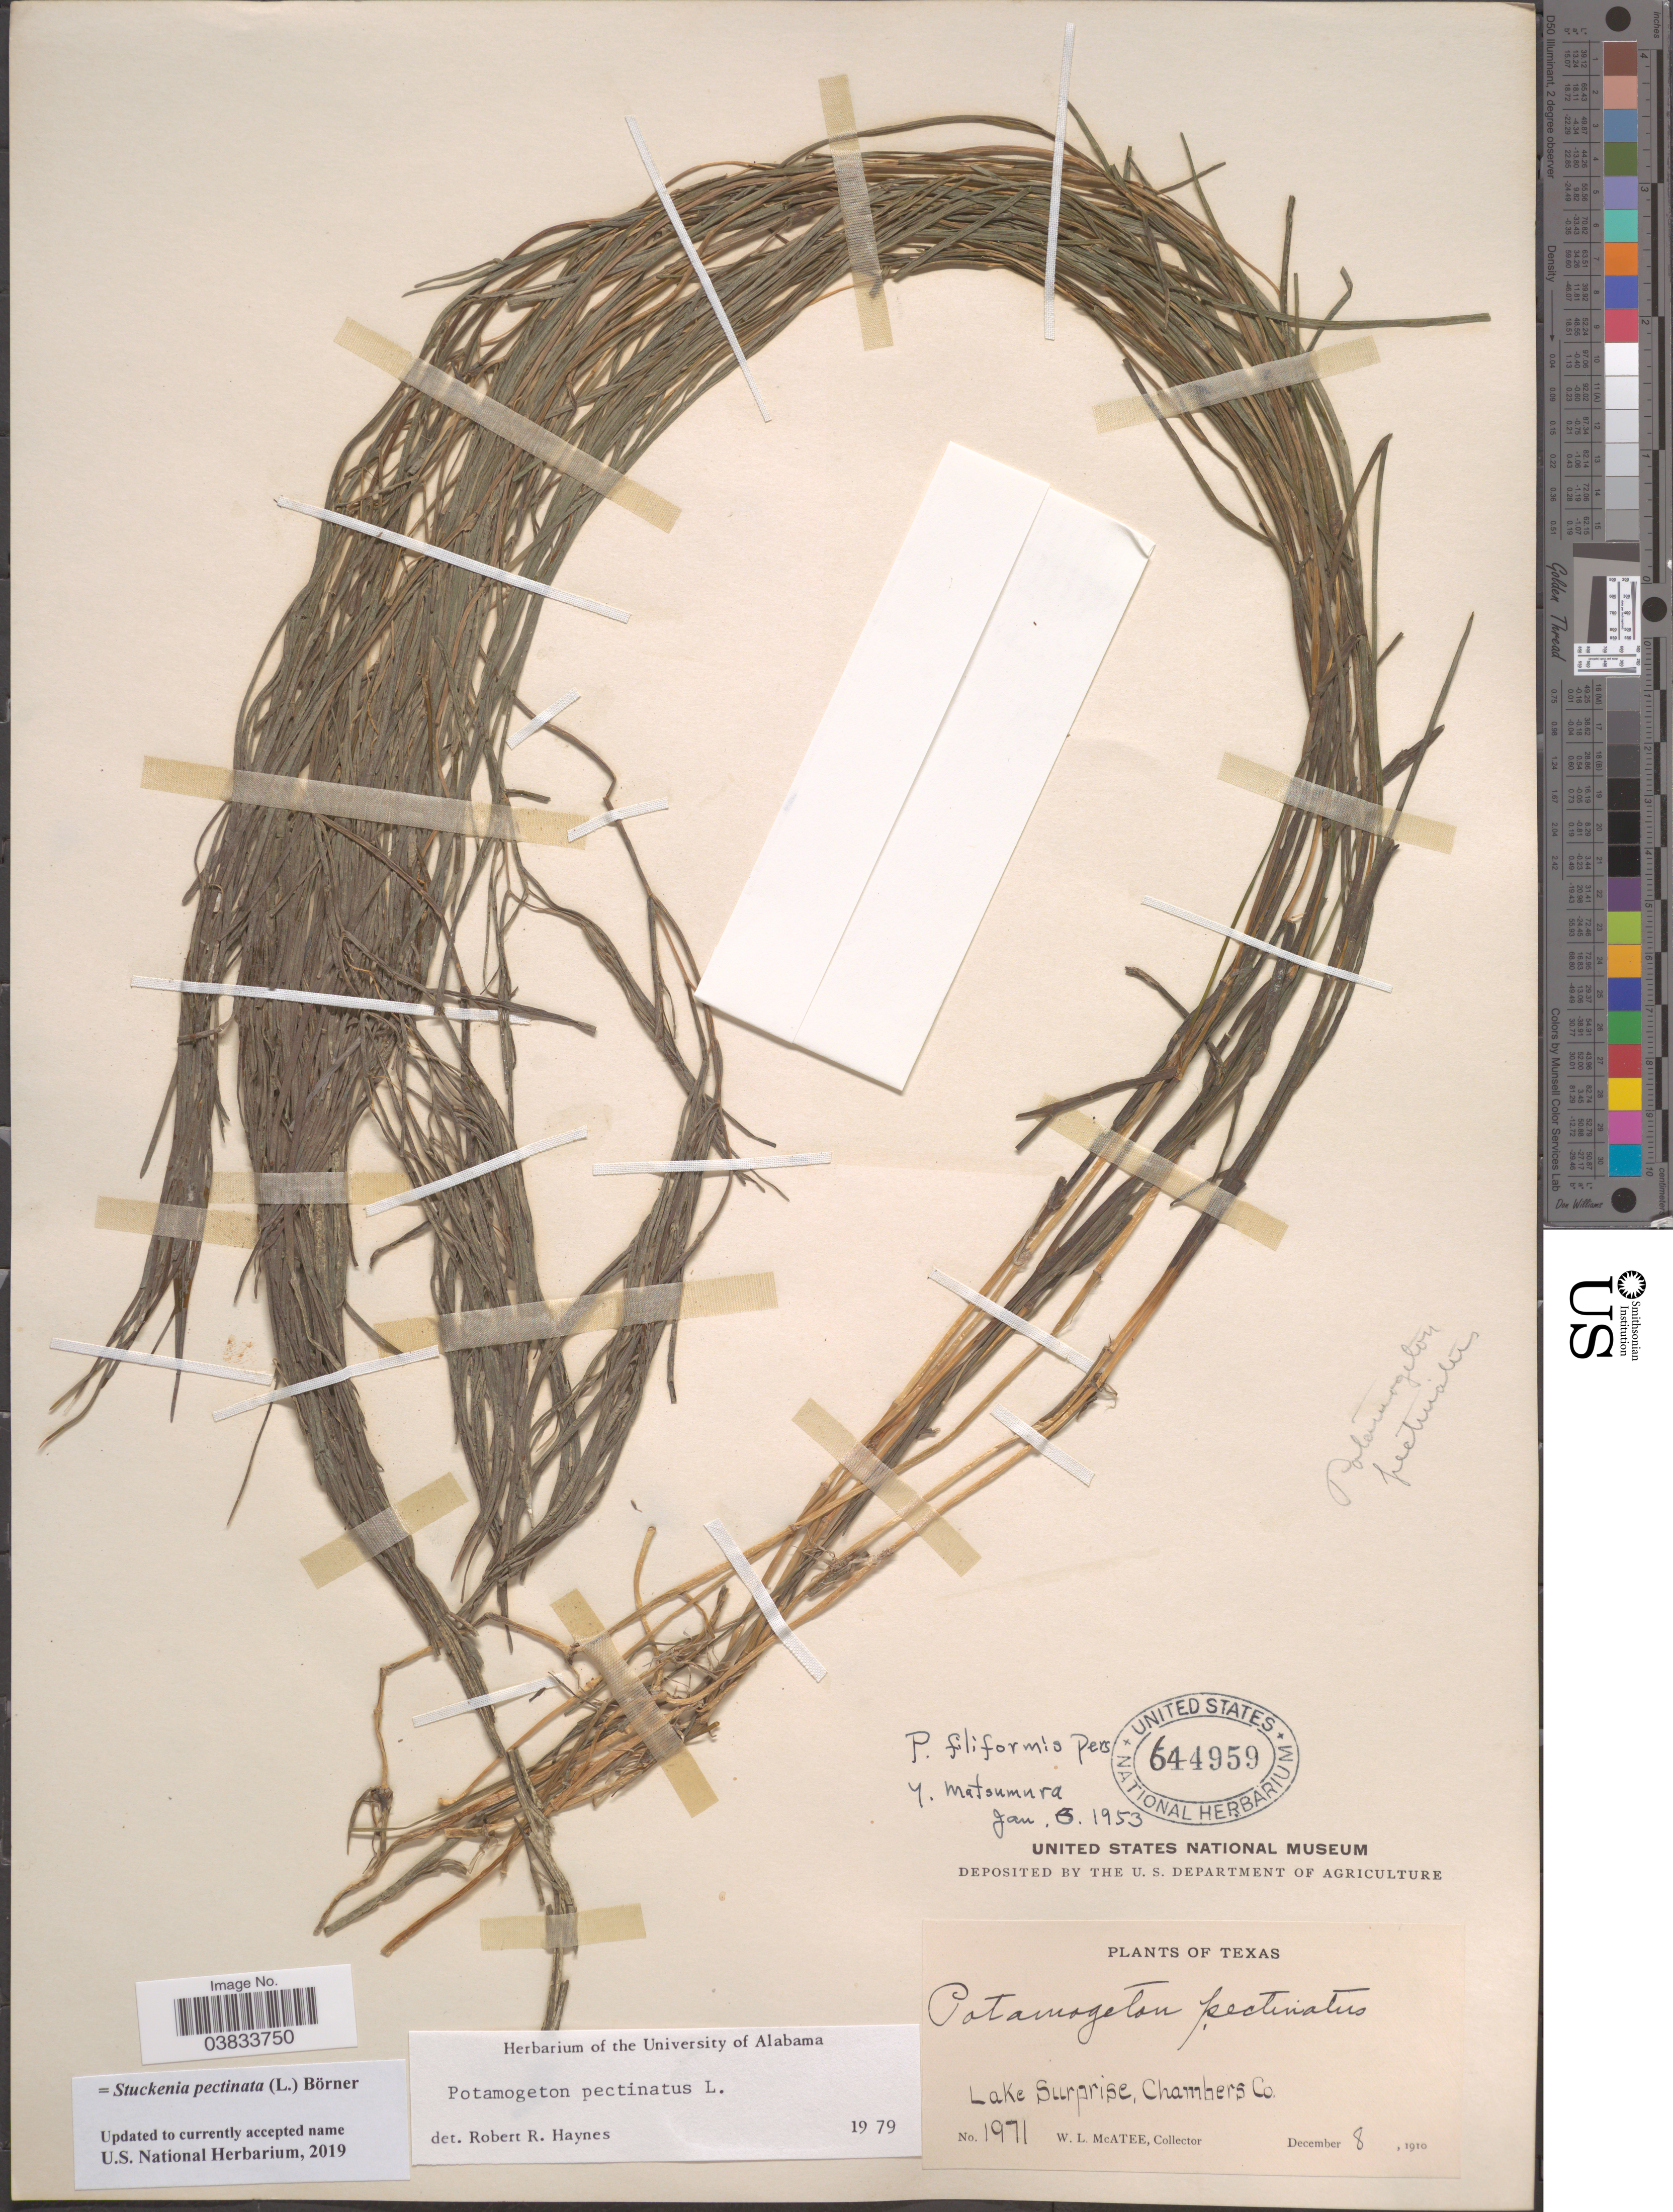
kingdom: Plantae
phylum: Tracheophyta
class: Liliopsida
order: Alismatales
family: Potamogetonaceae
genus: Stuckenia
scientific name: Stuckenia pectinata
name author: (L.) Börner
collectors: W. McAtee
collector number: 1971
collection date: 1910-12-08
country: United States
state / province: Texas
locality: Lake Surprise, Chambers Co.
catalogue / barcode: US 644959